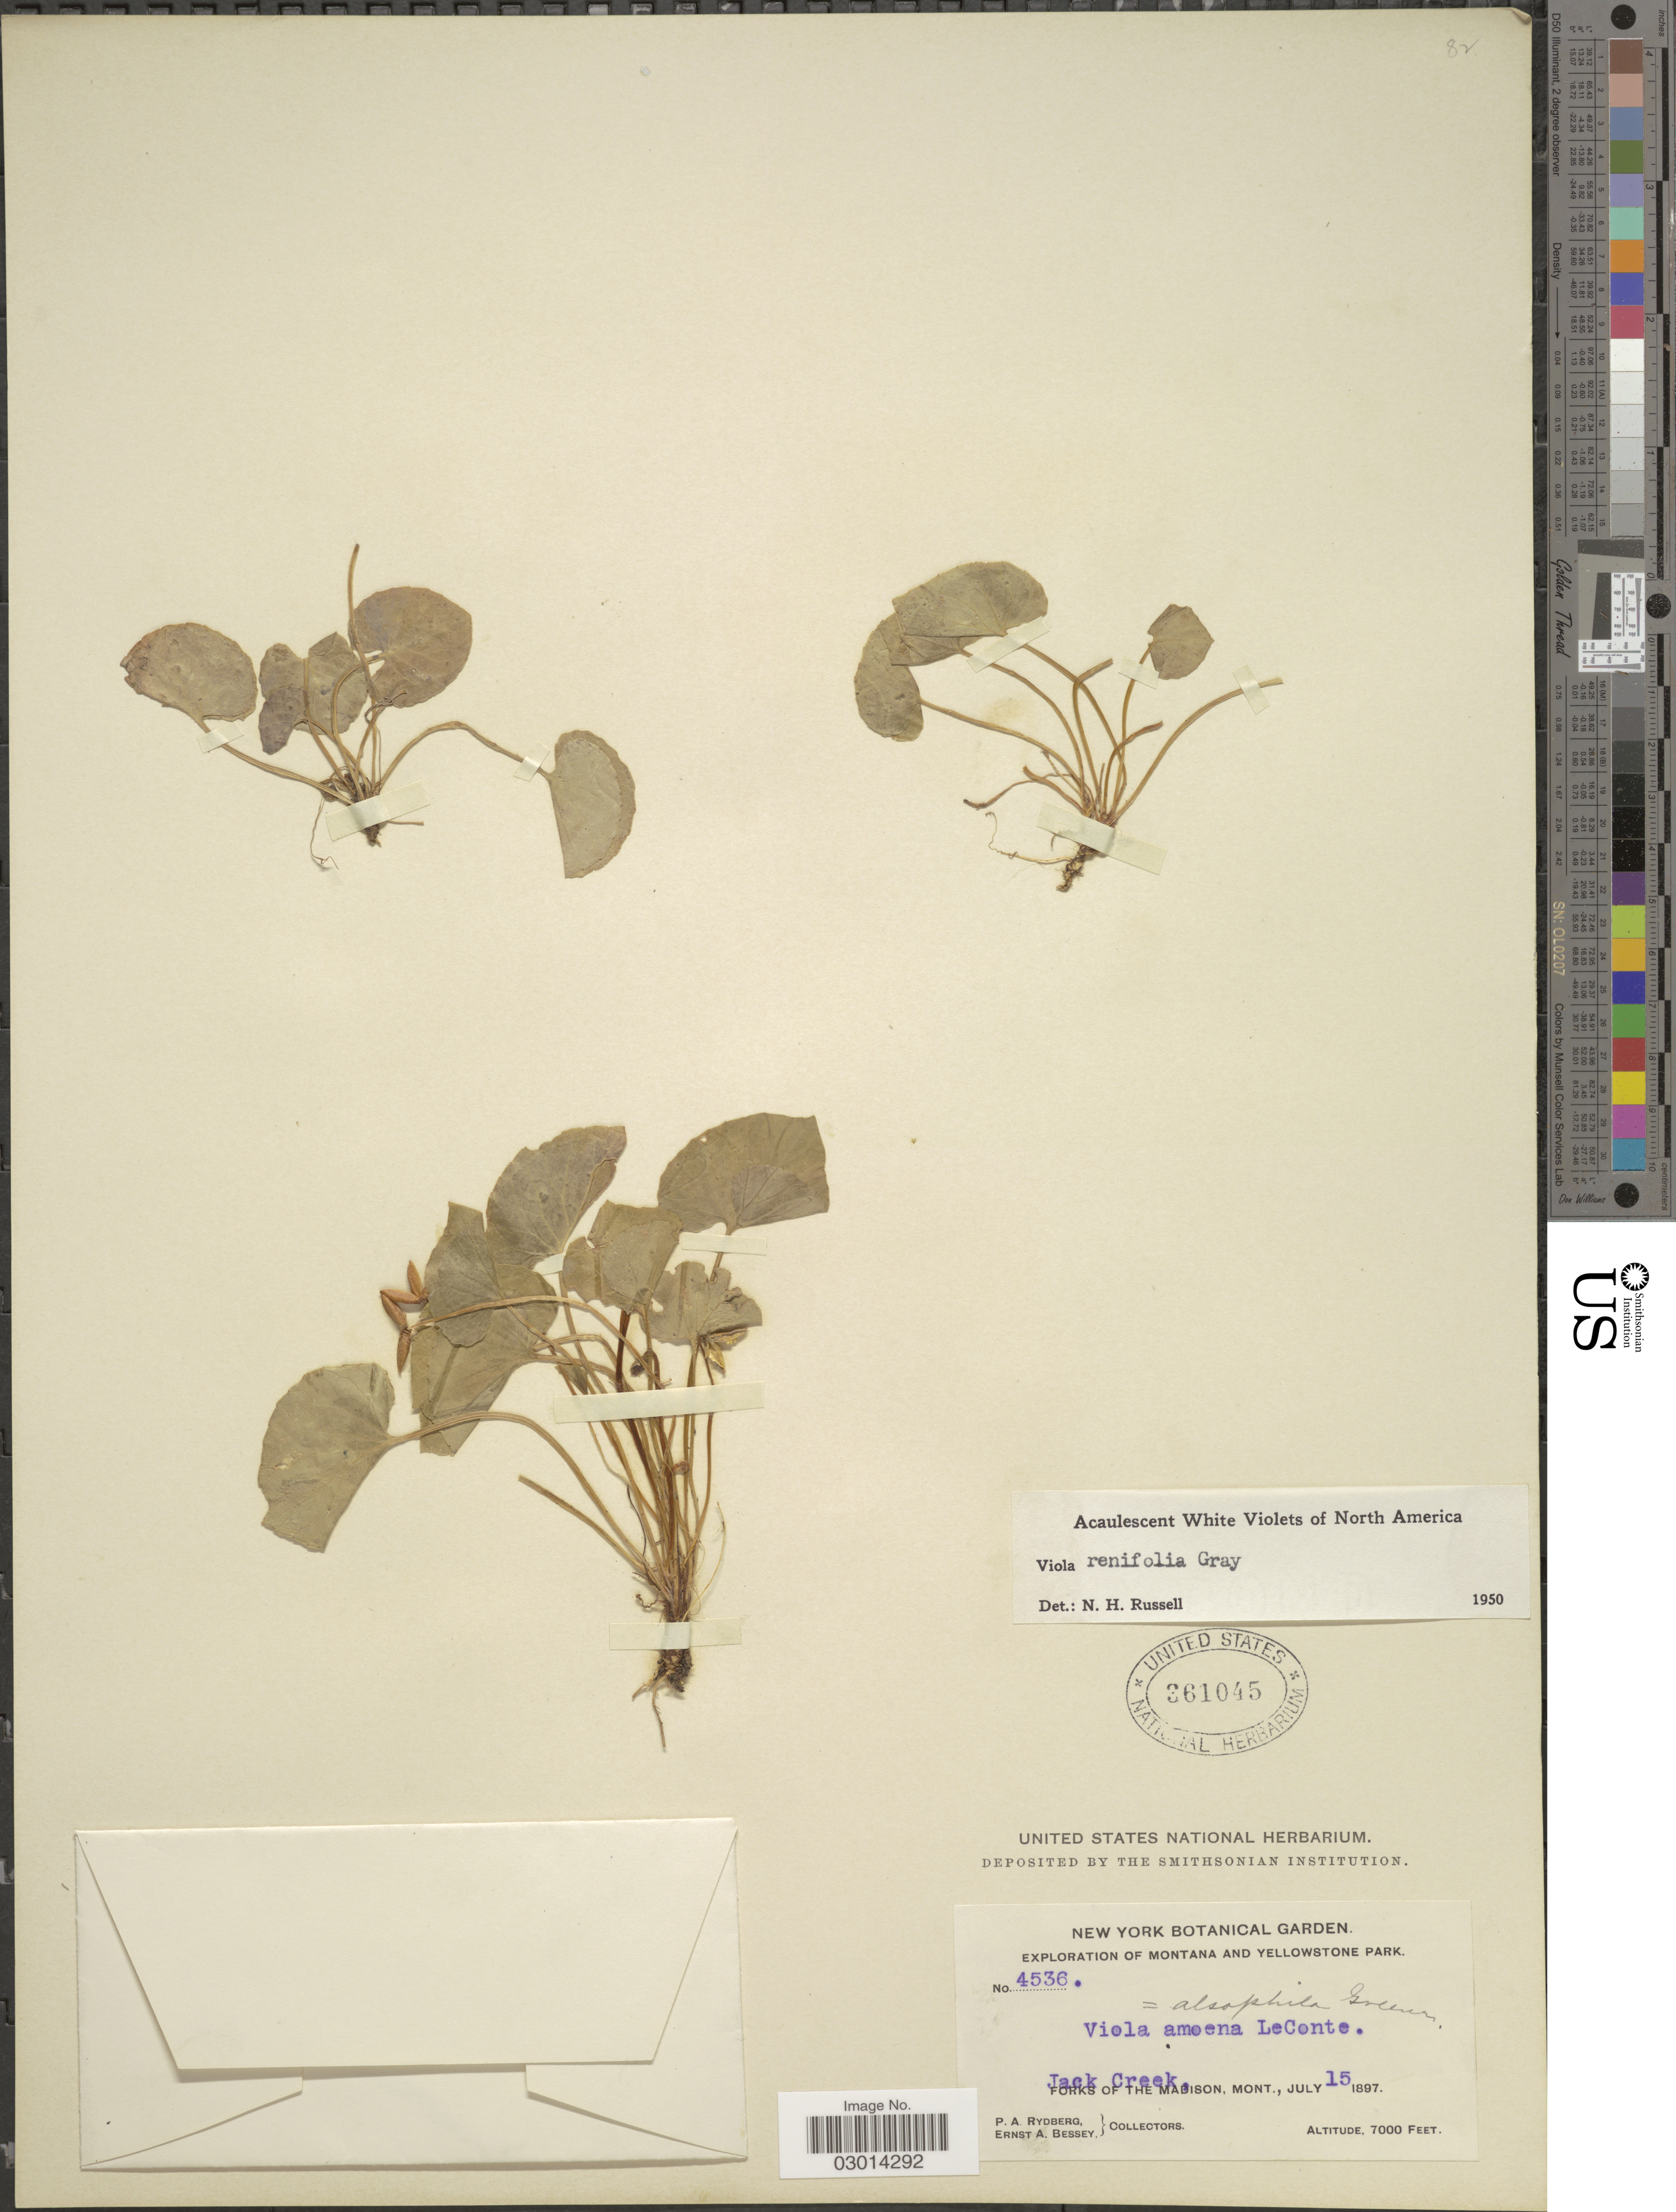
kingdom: Plantae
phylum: Tracheophyta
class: Magnoliopsida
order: Malpighiales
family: Violaceae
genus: Viola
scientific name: Viola renifolia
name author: A. Gray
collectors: P. A. Rydberg & E. A. Bessey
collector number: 4536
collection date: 1897-07-15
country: United States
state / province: Montana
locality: Yellowstone Park. Jack Creek, Forks of the Madison, Mont.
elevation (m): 2134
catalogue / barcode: US 361045